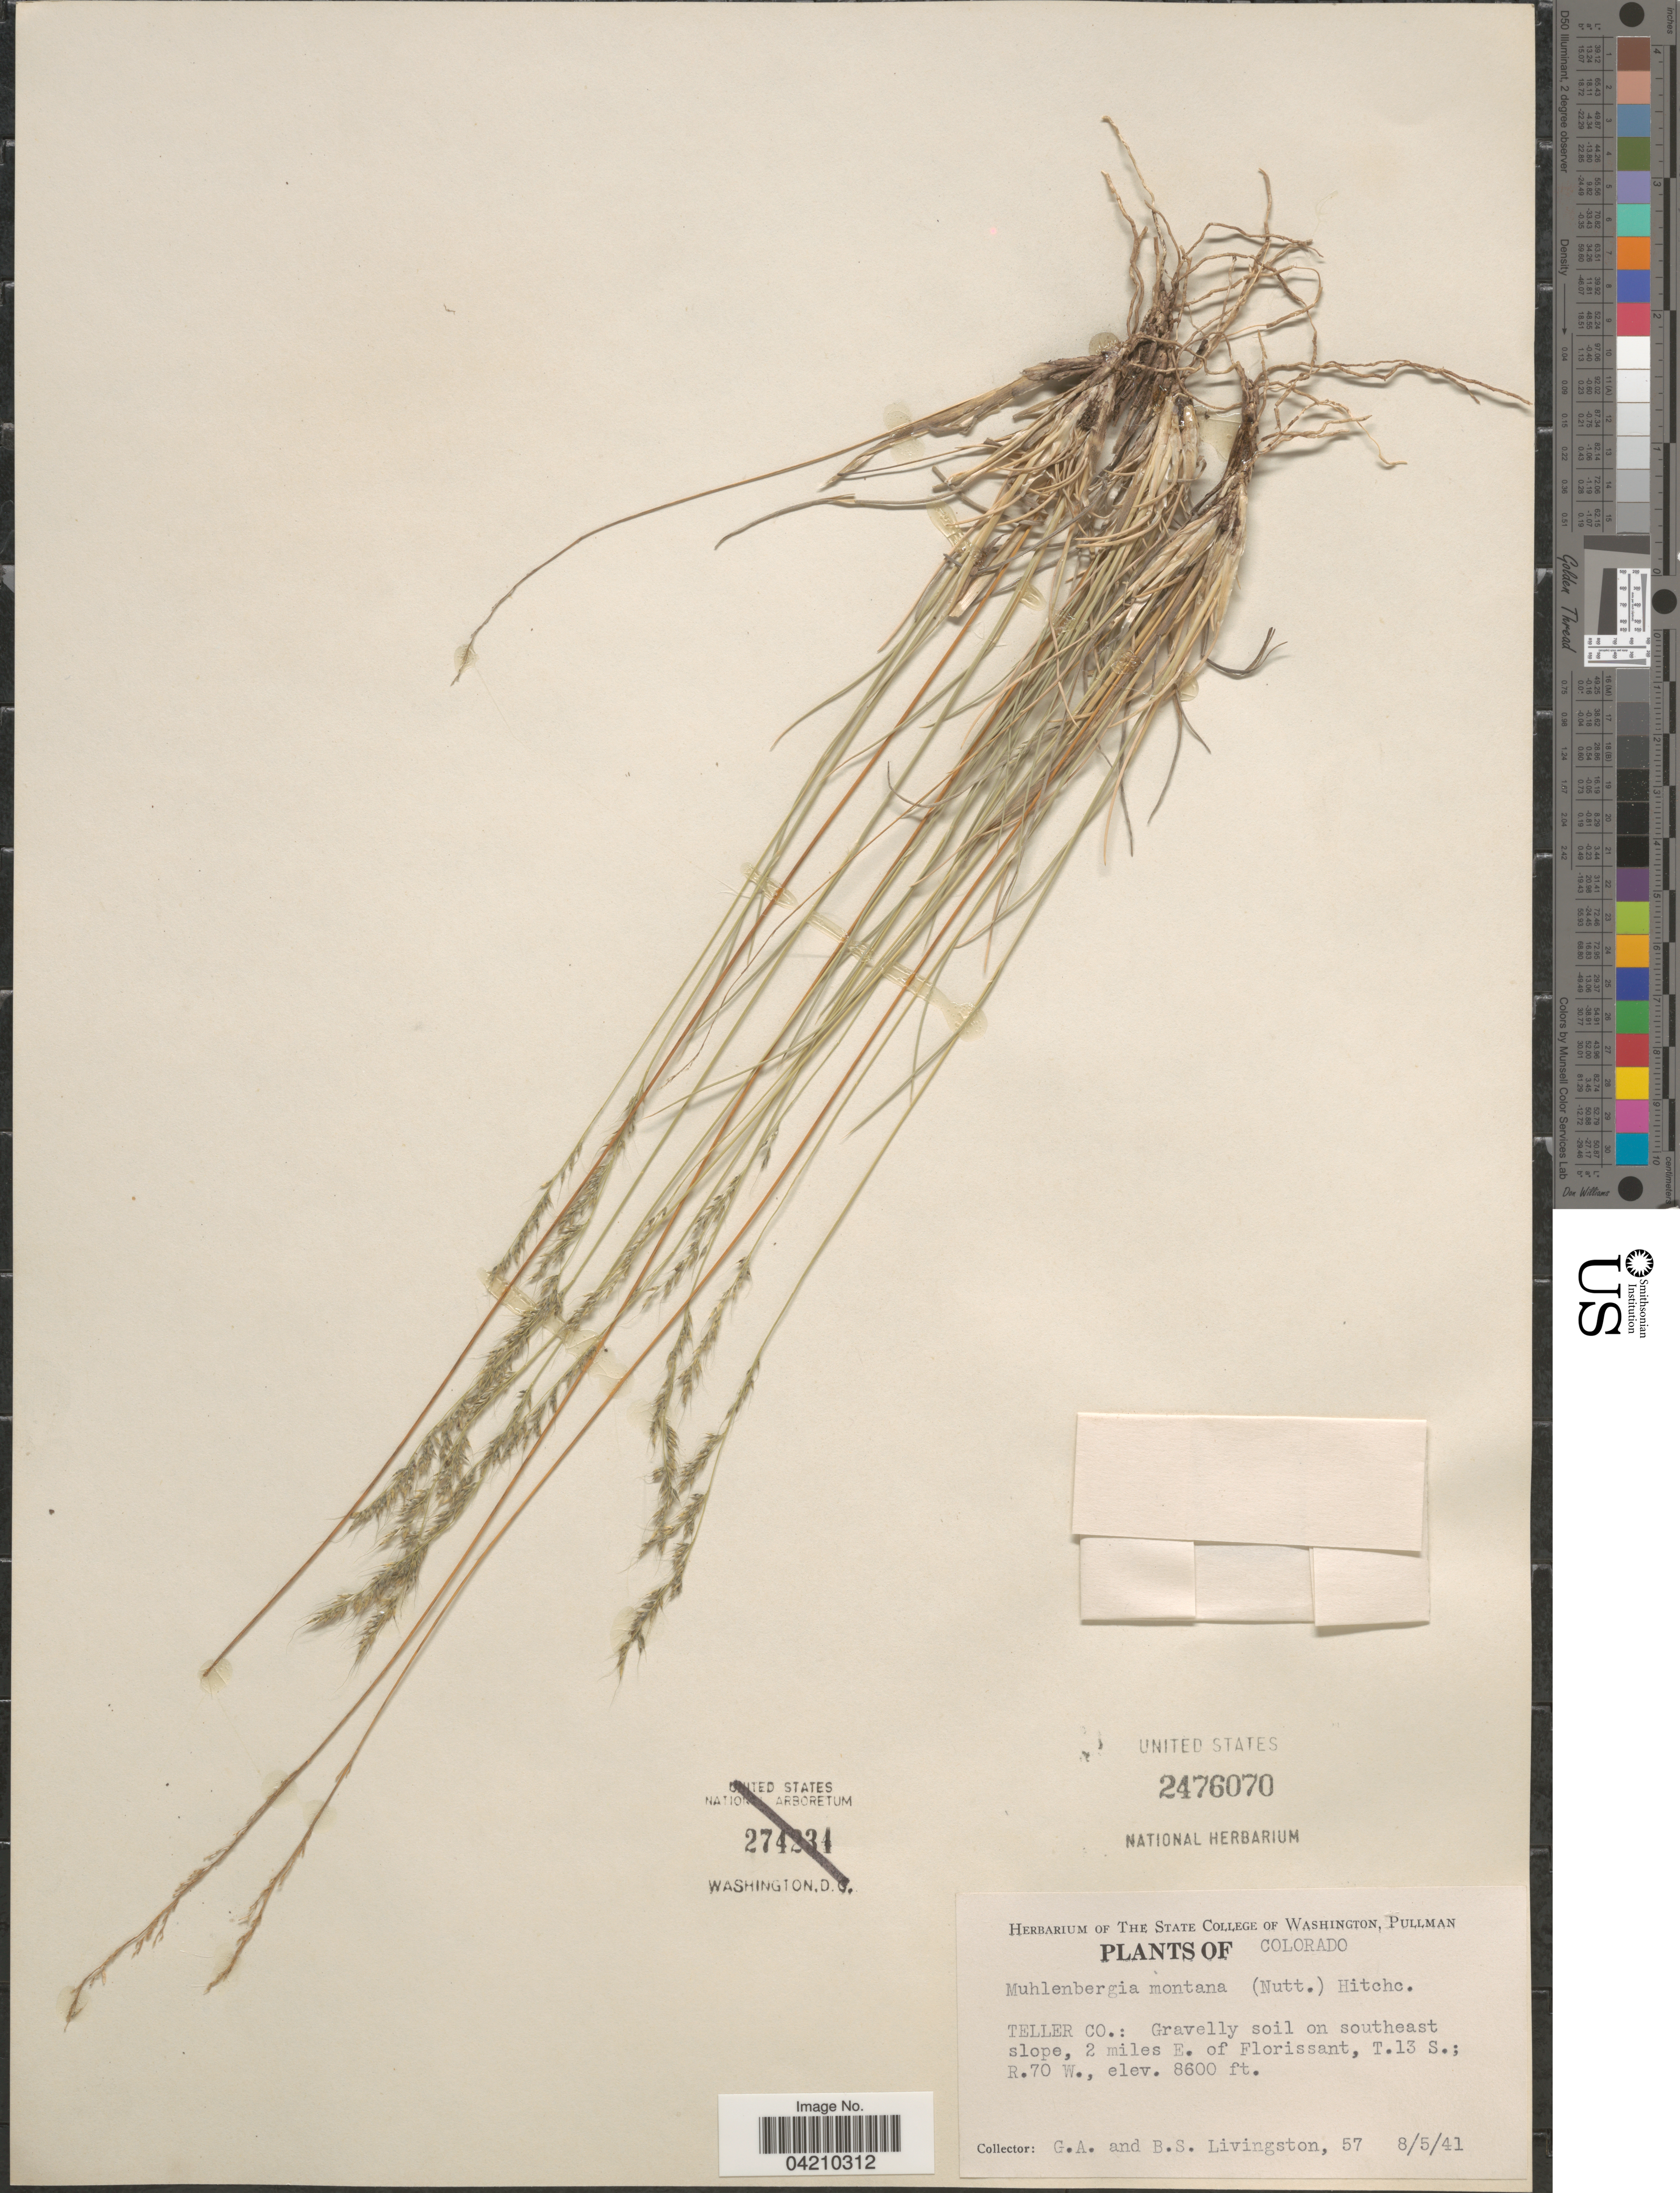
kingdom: Plantae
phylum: Tracheophyta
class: Liliopsida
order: Poales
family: Poaceae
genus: Muhlenbergia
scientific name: Muhlenbergia montana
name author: (Nutt.) Hitchc.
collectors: G. Livingston & B. Livingston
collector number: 57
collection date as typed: Transcribed d/m/y: 5/8/41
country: United States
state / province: Colorado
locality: Teller Co.: Gravelly soil on southeast slope, 2 miles E. of Florissant, T.13 S.; R.70 W.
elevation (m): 2621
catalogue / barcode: US 2476070